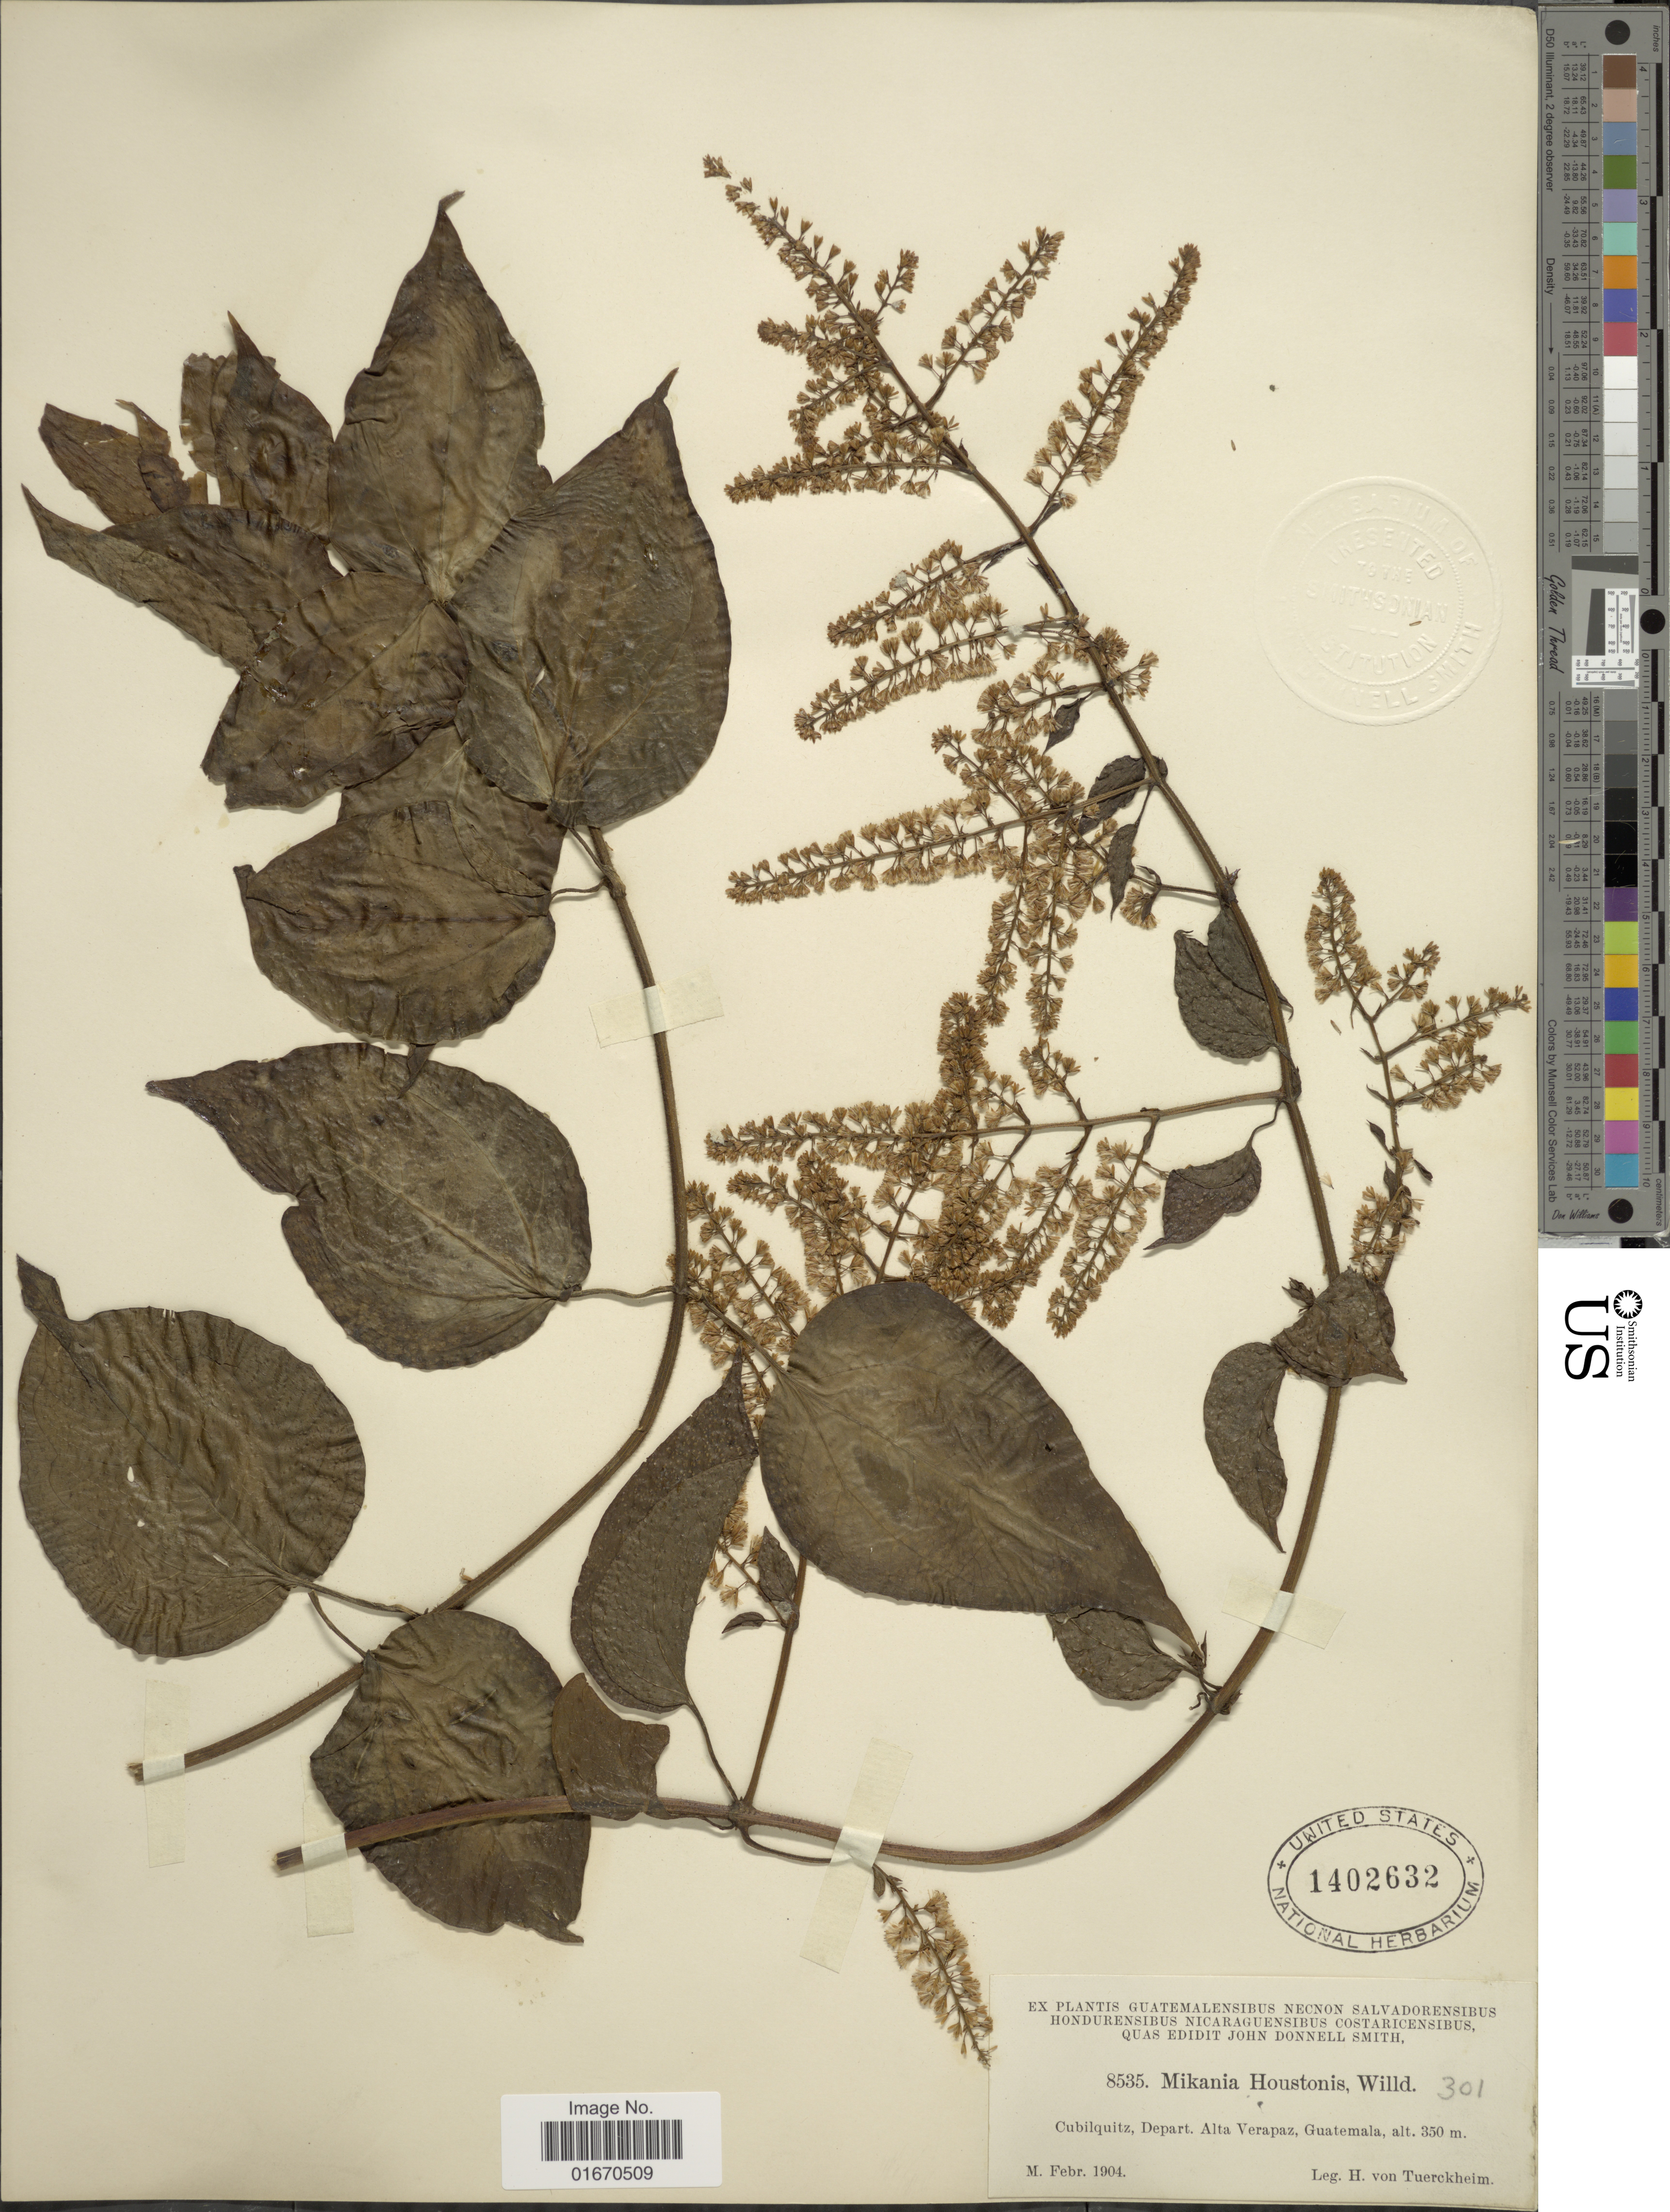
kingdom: Plantae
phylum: Tracheophyta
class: Magnoliopsida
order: Asterales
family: Asteraceae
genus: Mikania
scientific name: Mikania houstoniana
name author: (L.) B.L. Rob.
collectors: H. von Türckheim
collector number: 8535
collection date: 1904-02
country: Guatemala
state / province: Alta Verapaz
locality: Cubilquitz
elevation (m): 350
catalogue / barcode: US 1402632